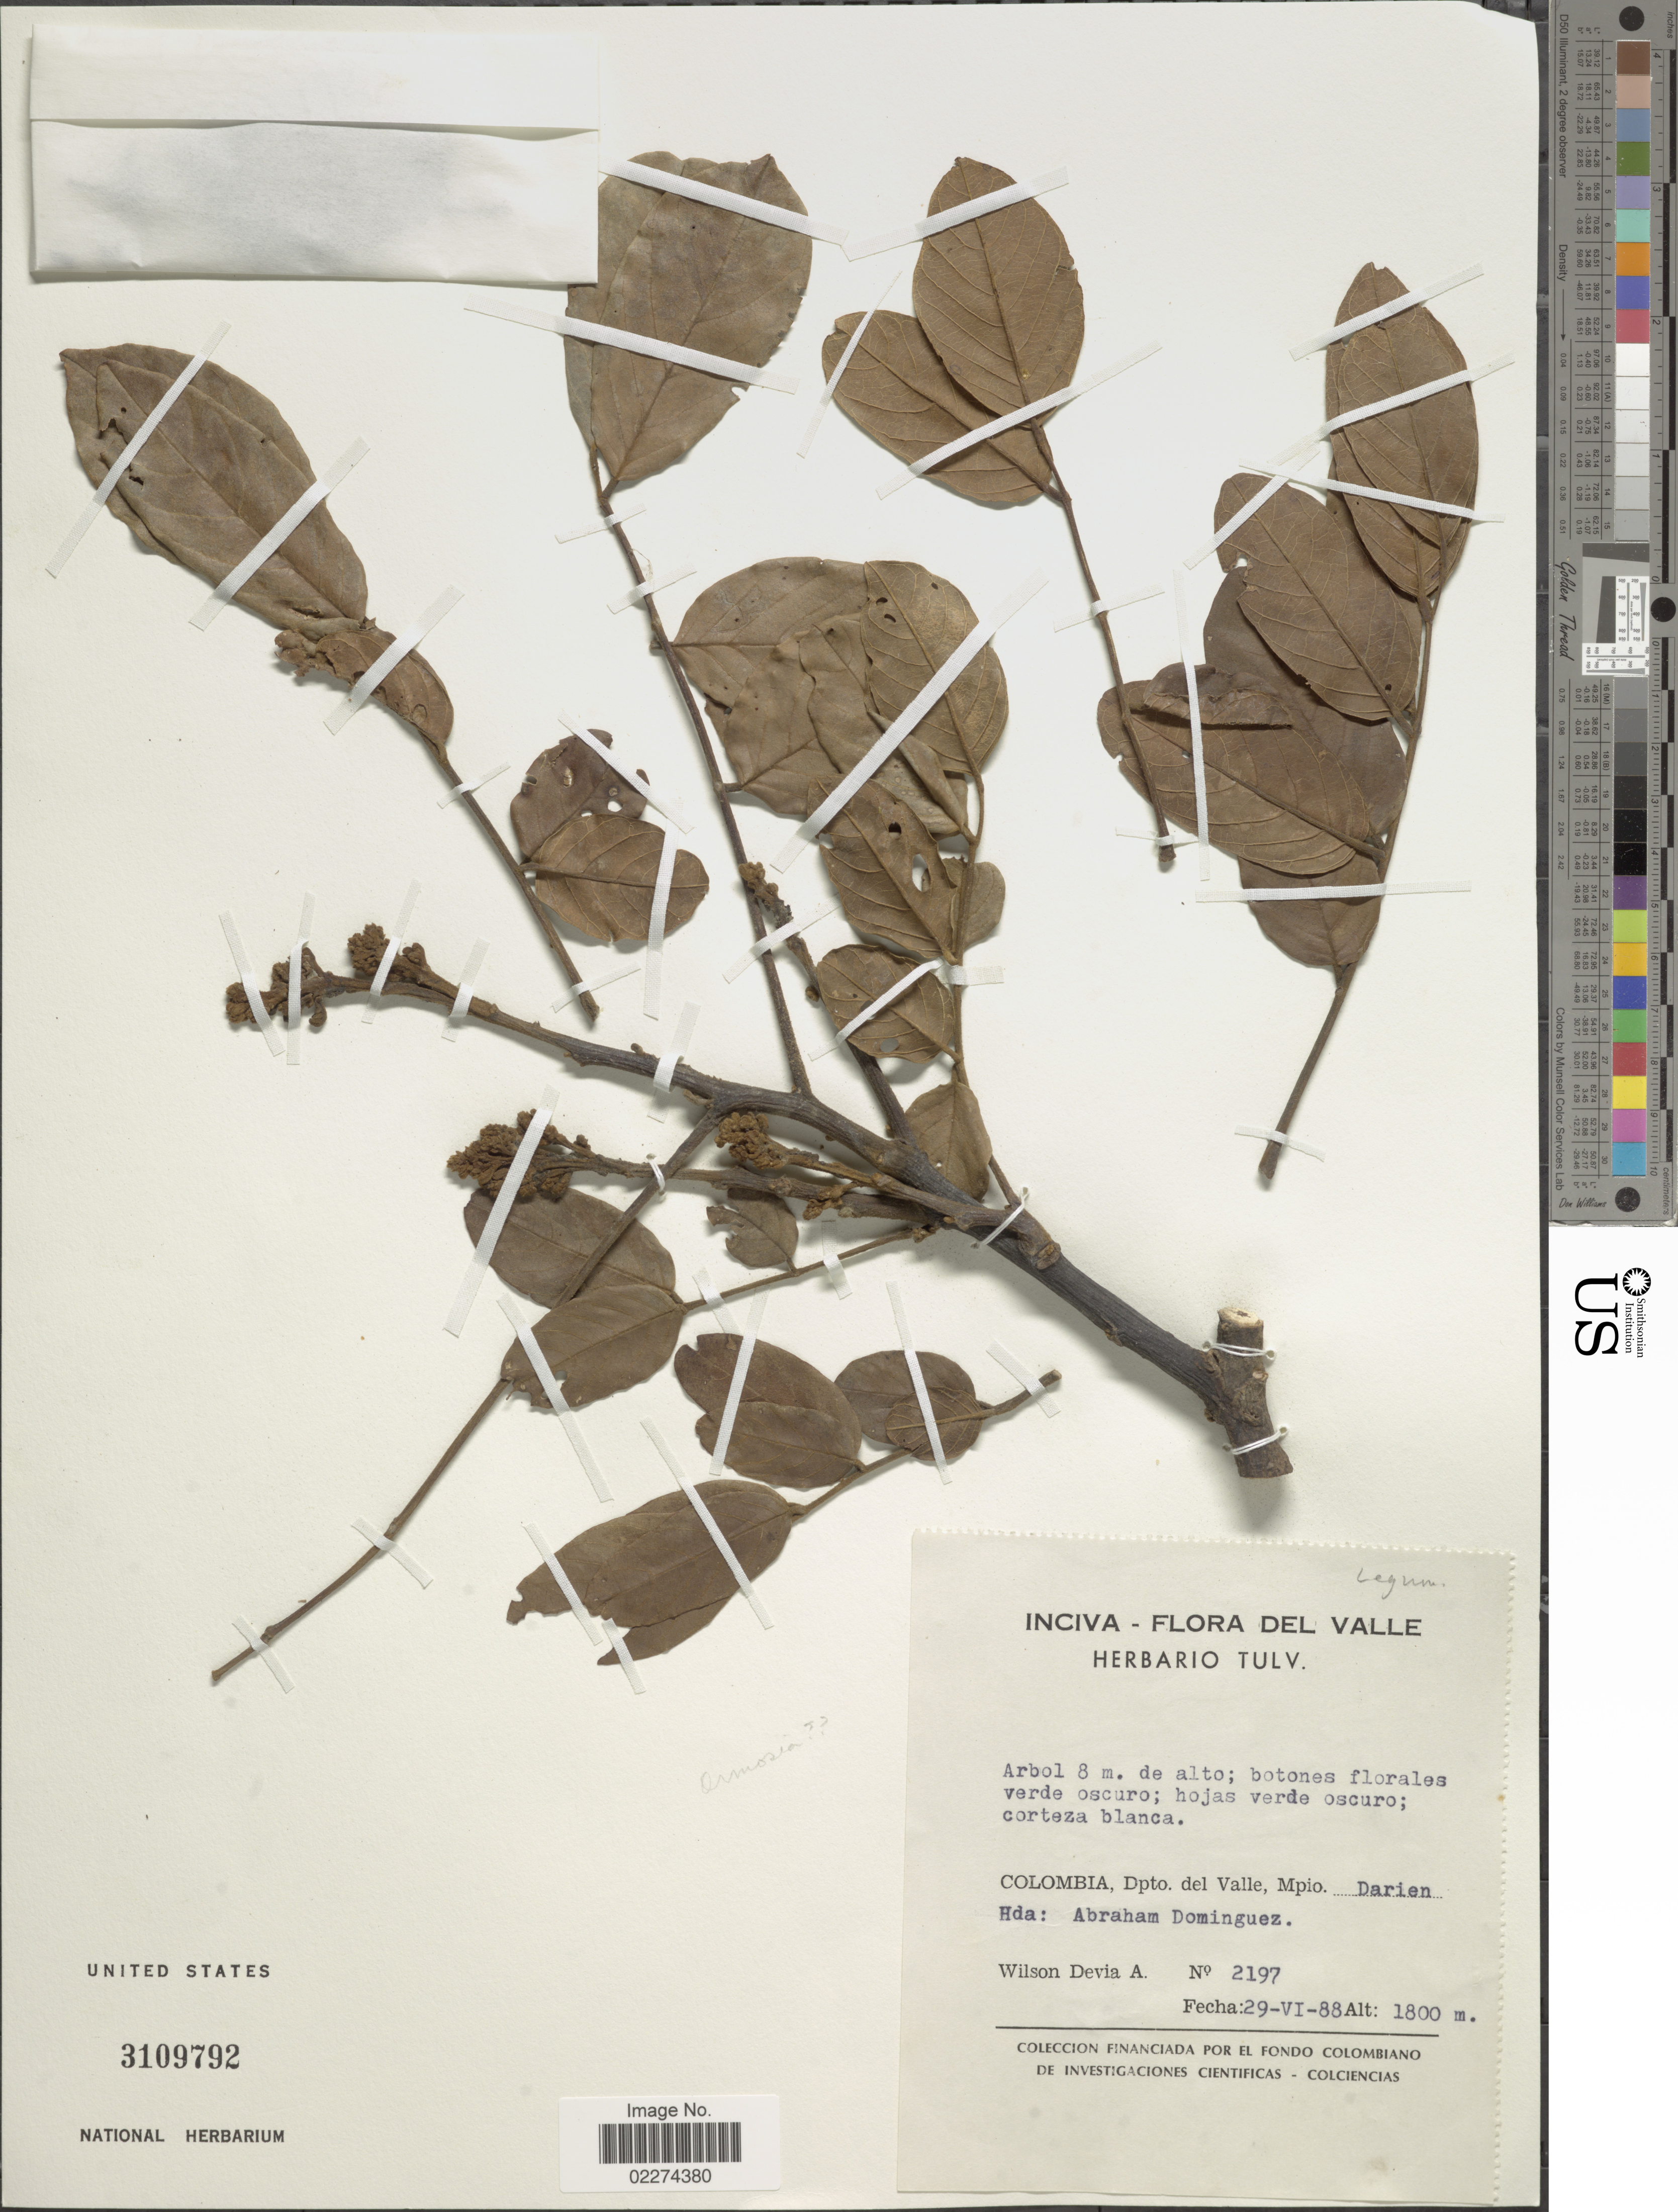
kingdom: Plantae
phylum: Tracheophyta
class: Magnoliopsida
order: Fabales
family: Fabaceae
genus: Ormosia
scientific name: Ormosia sp.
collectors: W. Devia A.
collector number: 2197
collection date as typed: Transcribed d/m/y: 29/6/88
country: Colombia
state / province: Valle del Cauca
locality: Colombia, Dpto. del Valle, Mpio, Darien, Hda: Abraham Dominguez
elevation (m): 1800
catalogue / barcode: US 3109792